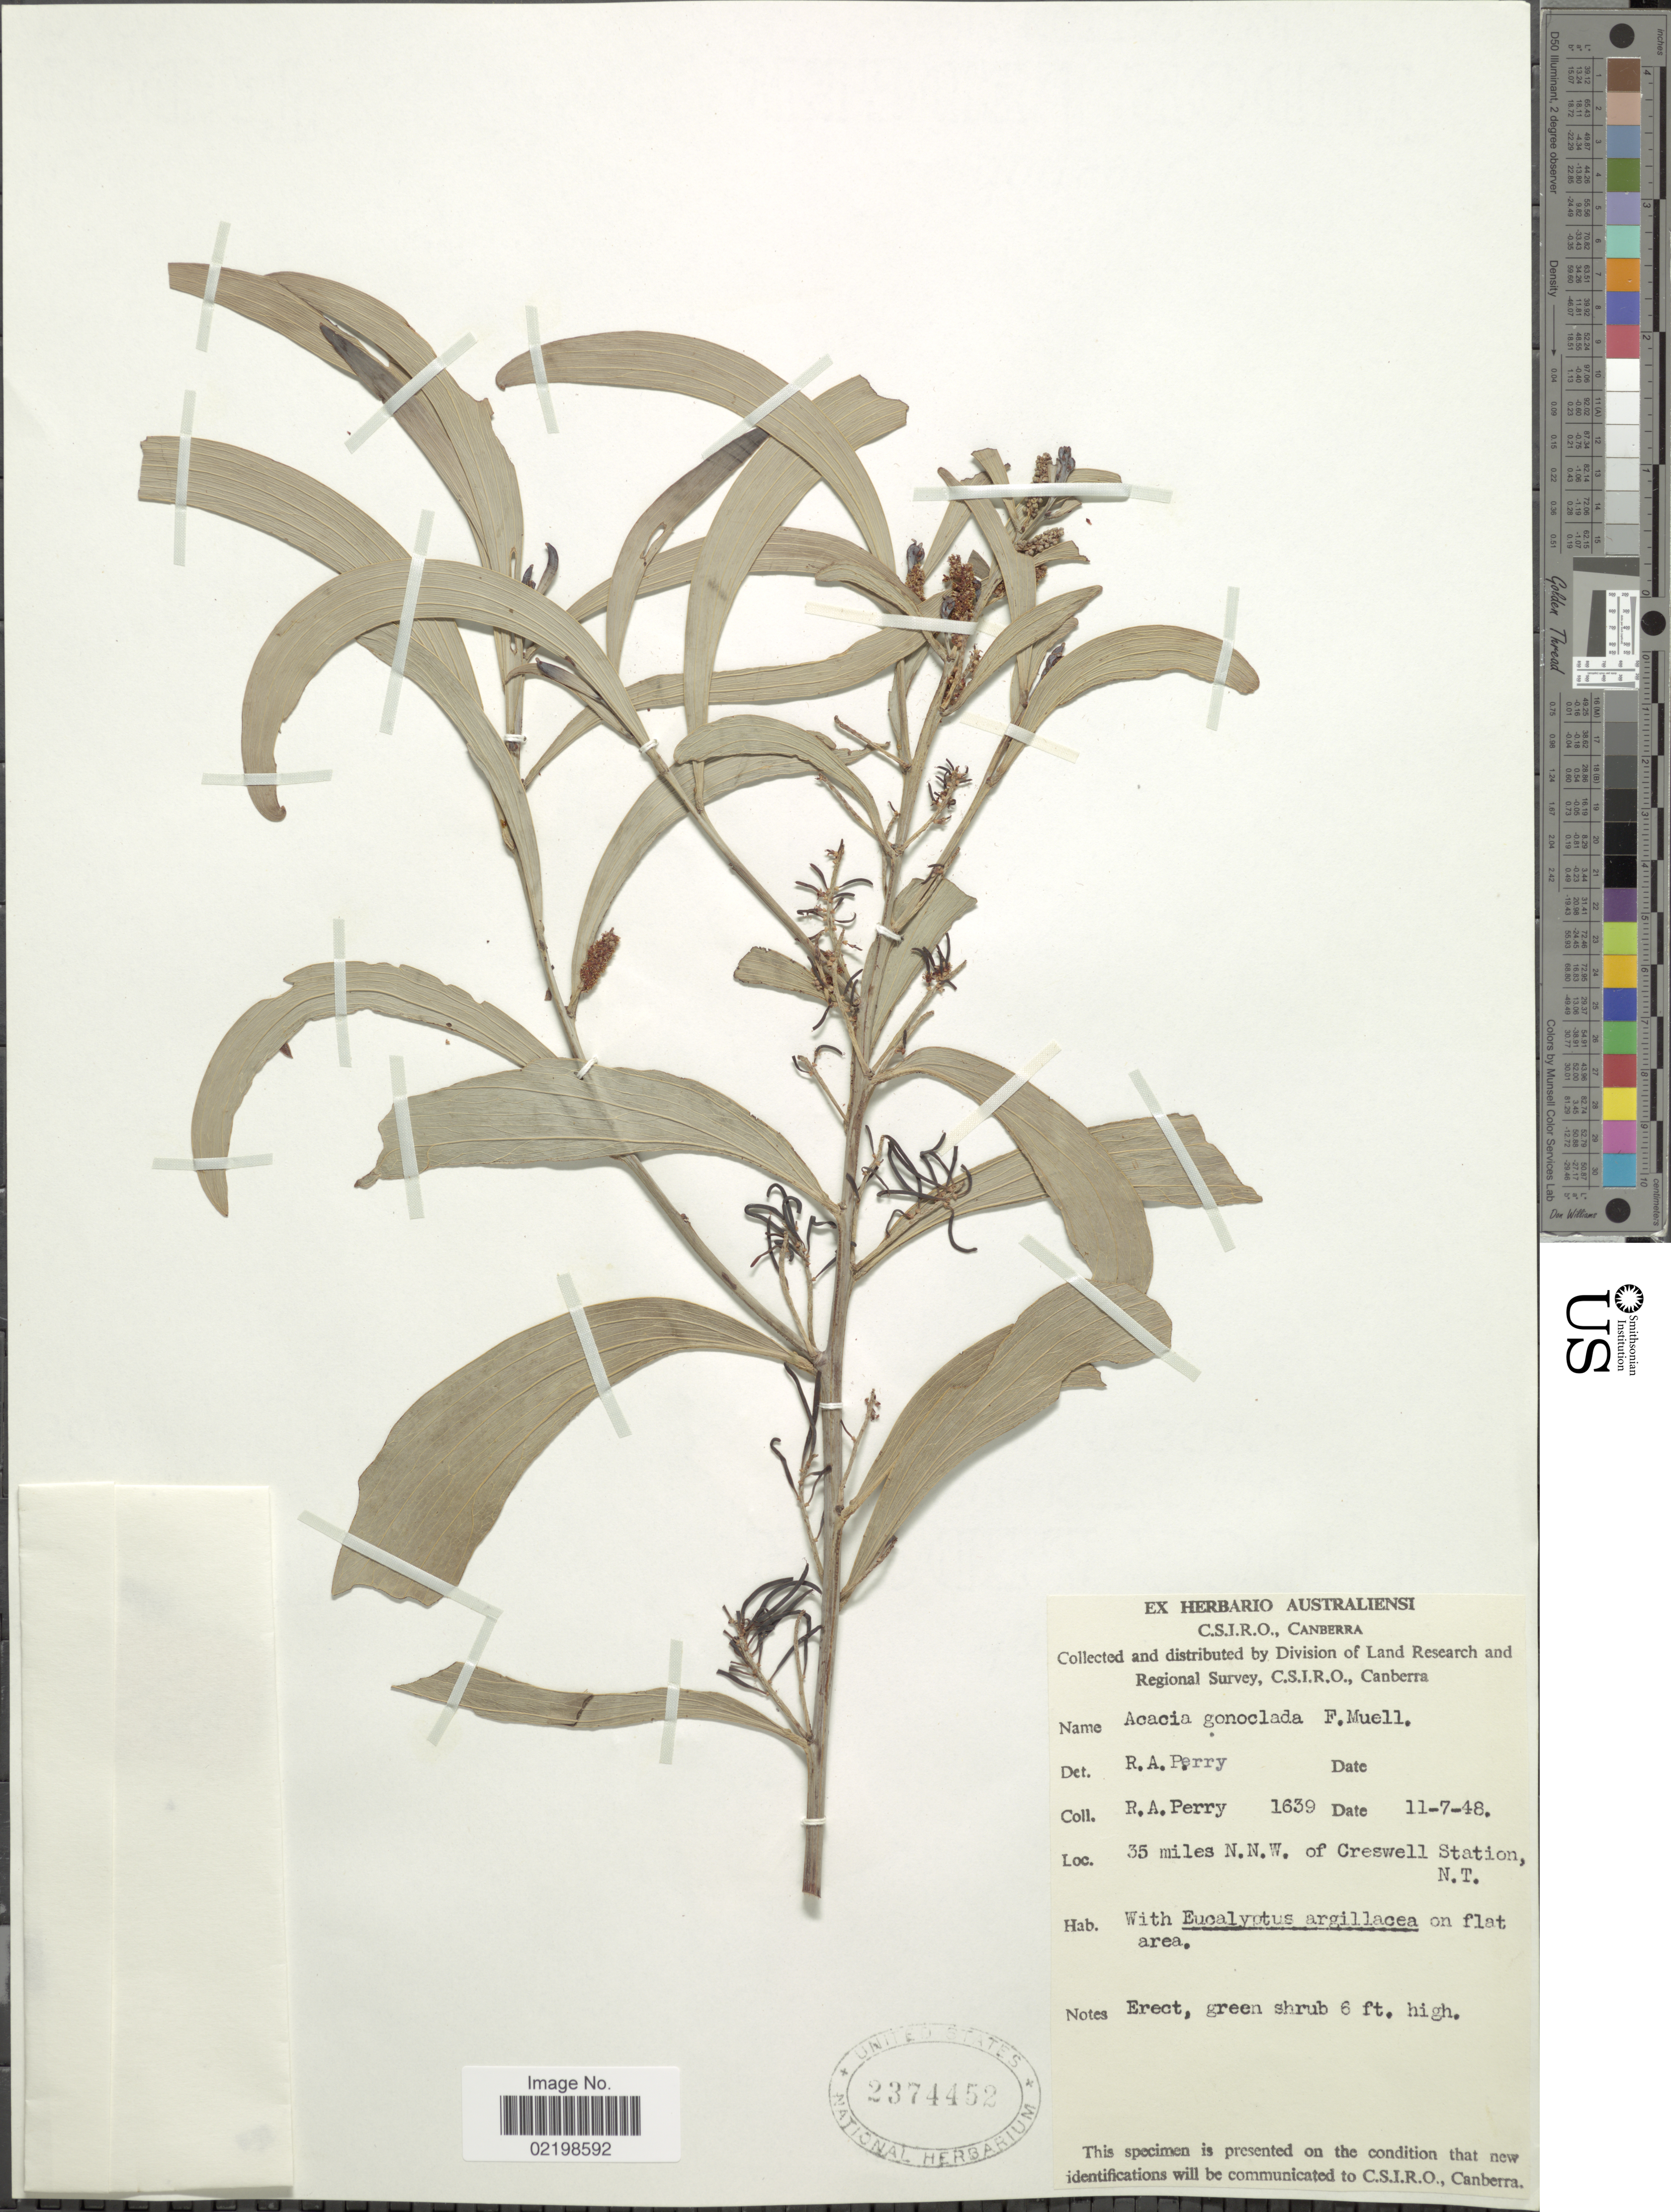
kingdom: Plantae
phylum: Tracheophyta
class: Magnoliopsida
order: Fabales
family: Fabaceae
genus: Acacia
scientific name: Acacia gonoclada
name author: F. Muell.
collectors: Perry, R. A.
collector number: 1639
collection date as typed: Transcribed d/m/y: 11/7/48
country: Australia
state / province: Northern Territory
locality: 35 miles N.N.W. of Creswell Station, N.T.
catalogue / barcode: US 2374452